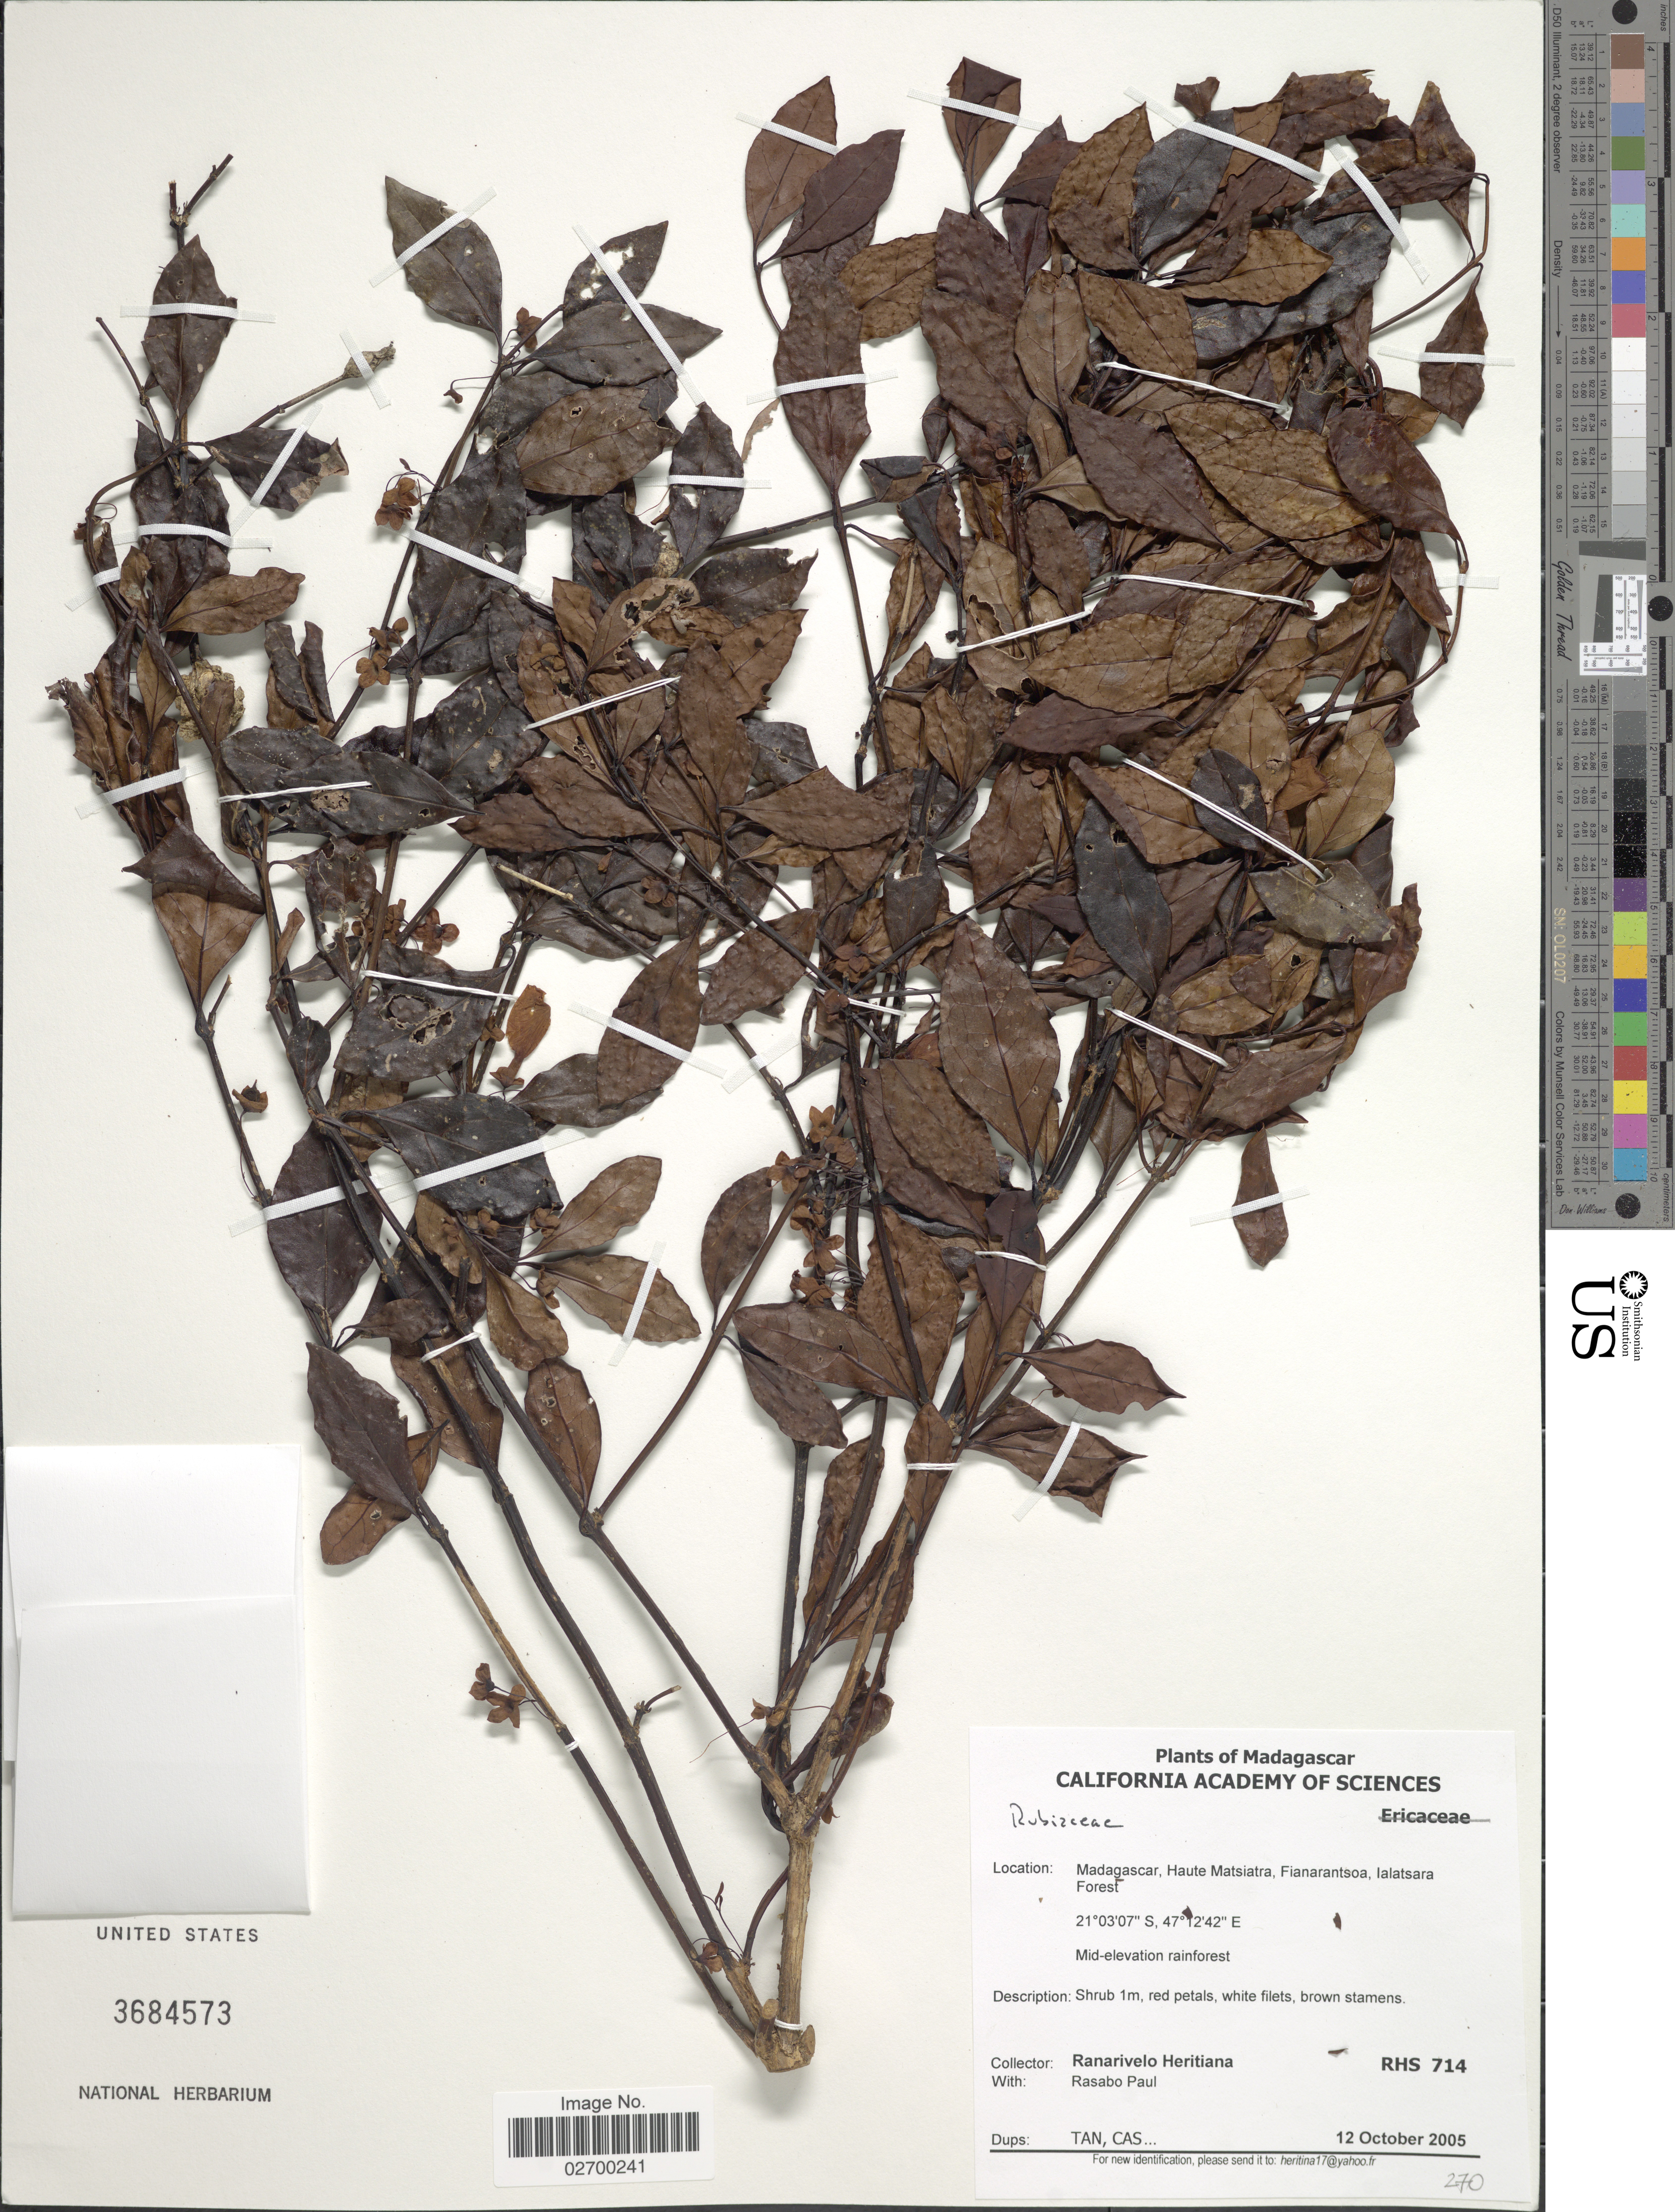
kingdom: Plantae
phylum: Tracheophyta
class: Magnoliopsida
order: Gentianales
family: Rubiaceae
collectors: R. Heritiana & R. Paul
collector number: RHS 714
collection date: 2005-10-12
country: Madagascar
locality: Haute Matsiatra, Fianarantsoa, Ialatsara Forest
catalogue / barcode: US 3684573